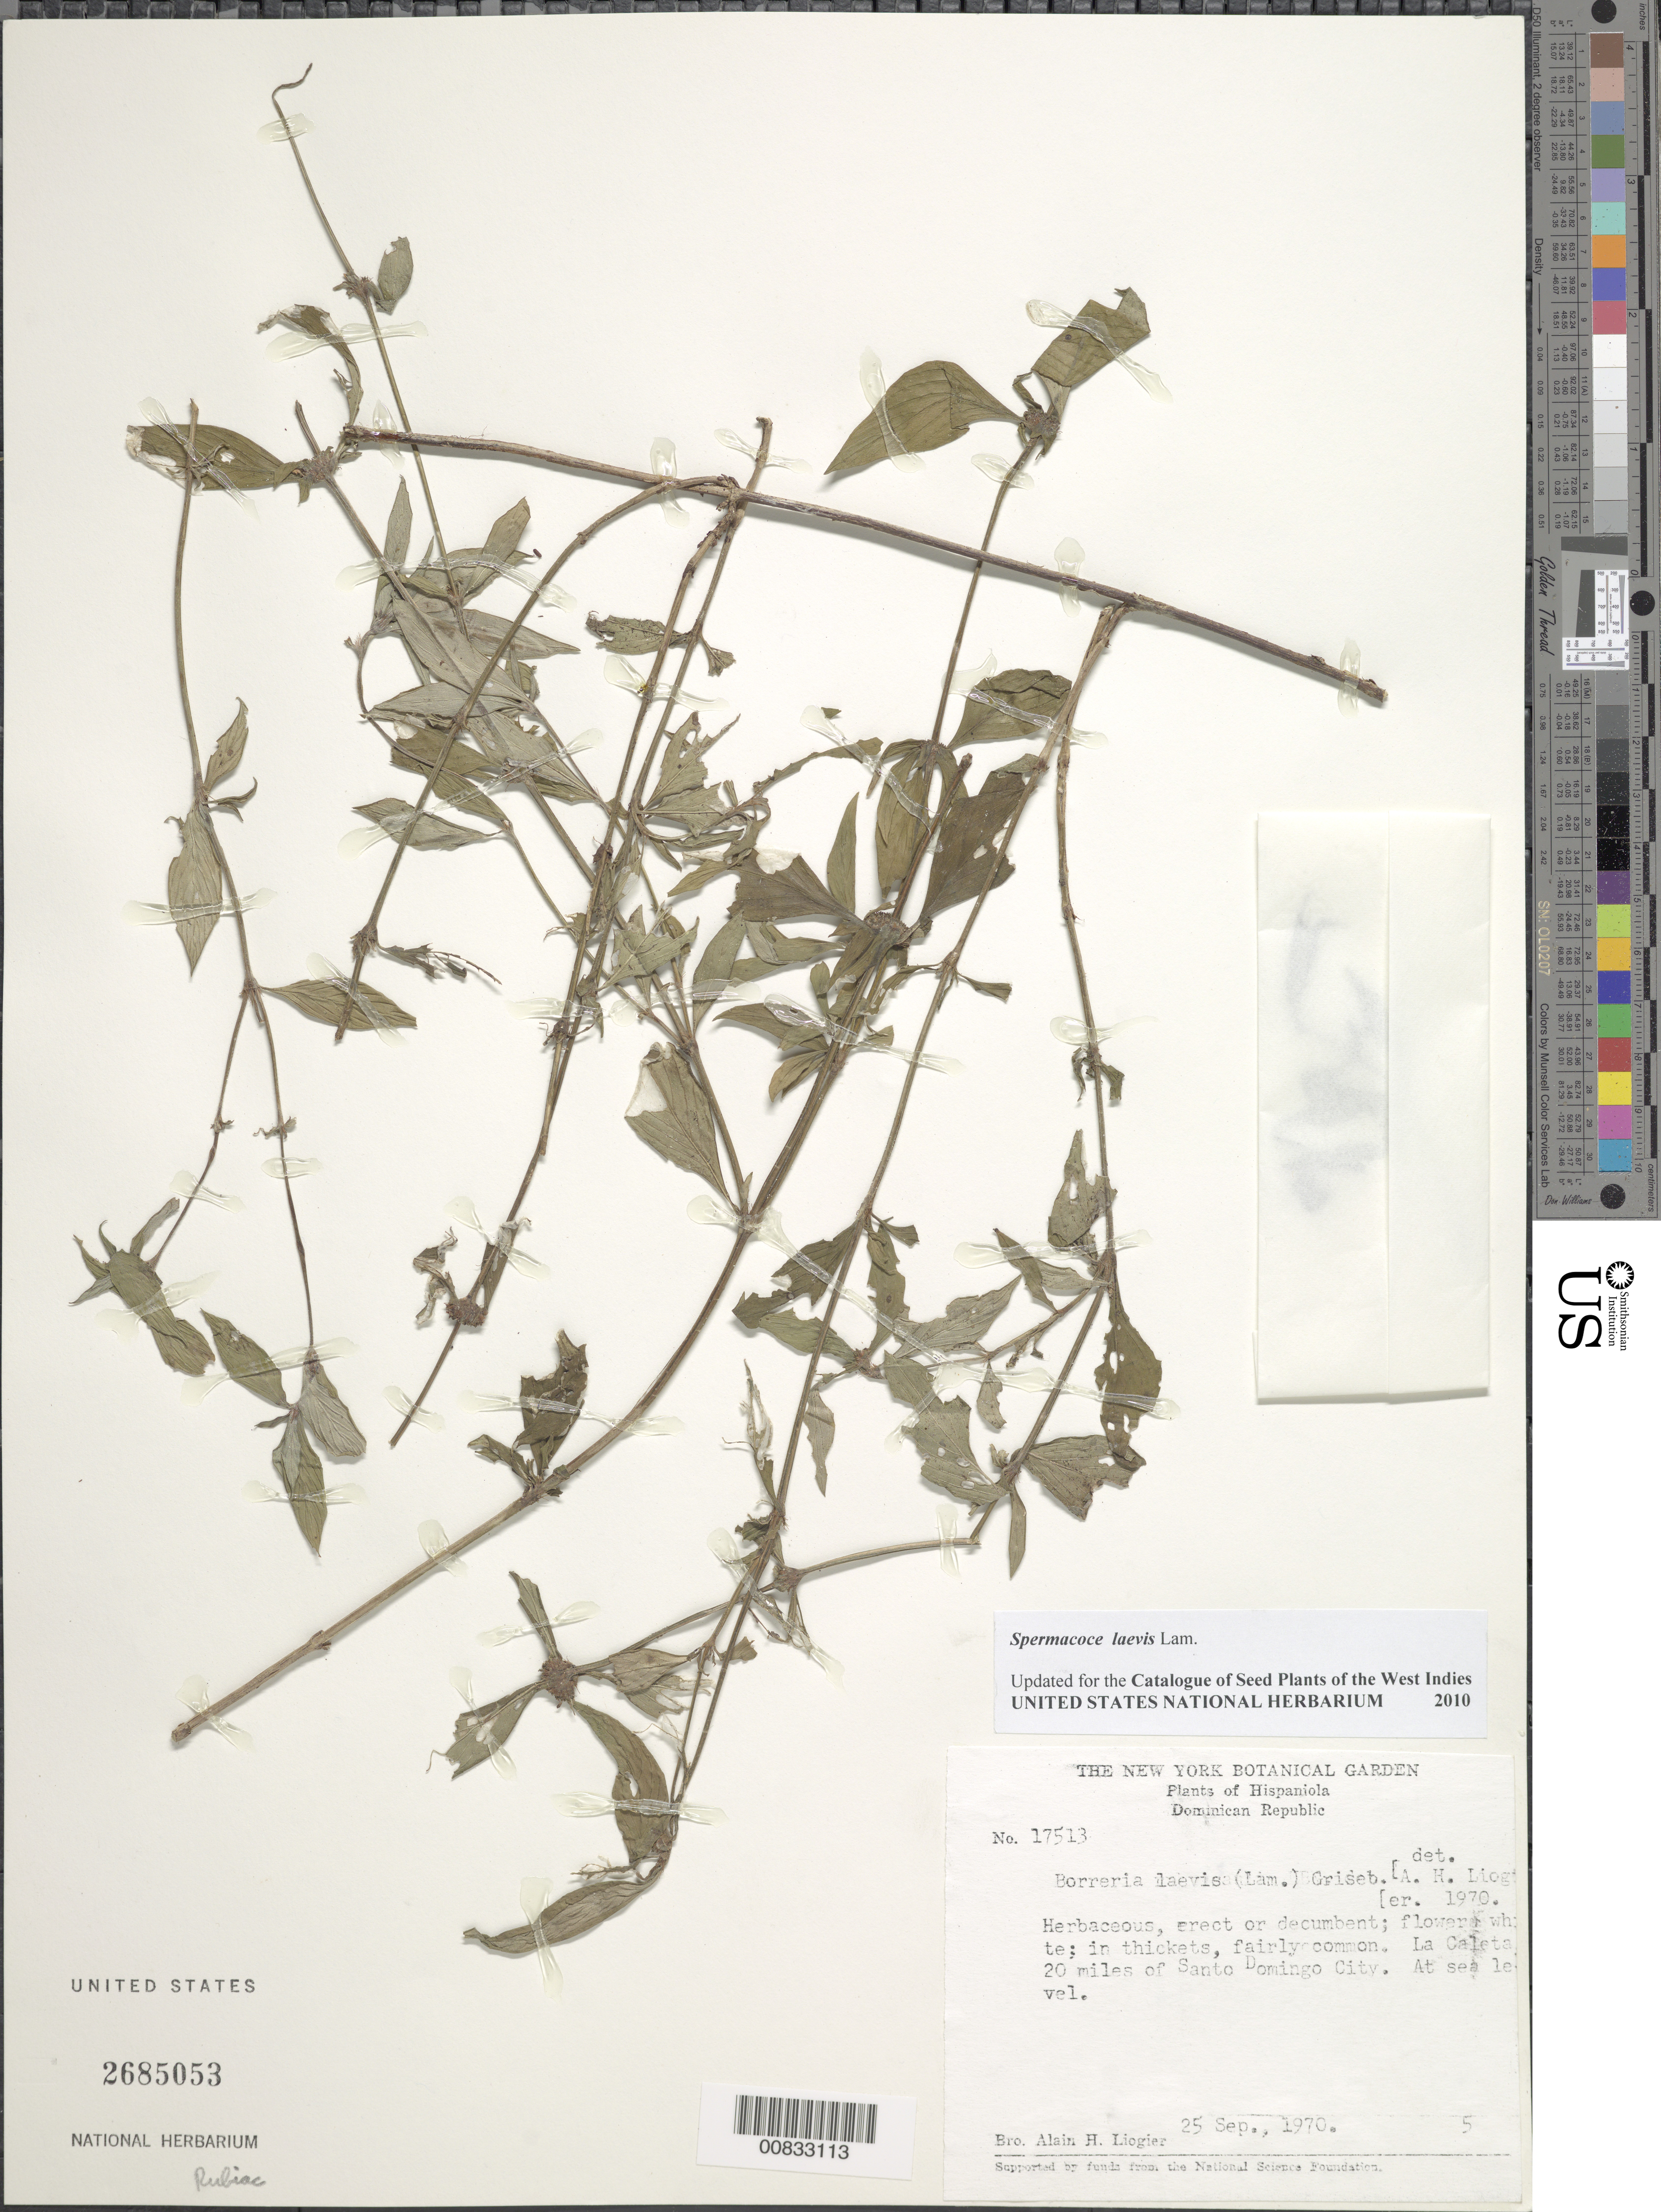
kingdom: Plantae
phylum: Tracheophyta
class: Magnoliopsida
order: Gentianales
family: Rubiaceae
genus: Spermacoce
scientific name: Spermacoce laevis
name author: Lam.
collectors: A. H. Liogier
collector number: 17513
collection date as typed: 25 Sep 1970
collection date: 1970-09-25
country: Dominican Republic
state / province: Distrito Nacional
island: Hispaniola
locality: La Caleta, 20 miles of Santo Domingo City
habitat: In thickets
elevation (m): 0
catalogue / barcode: US 2685053